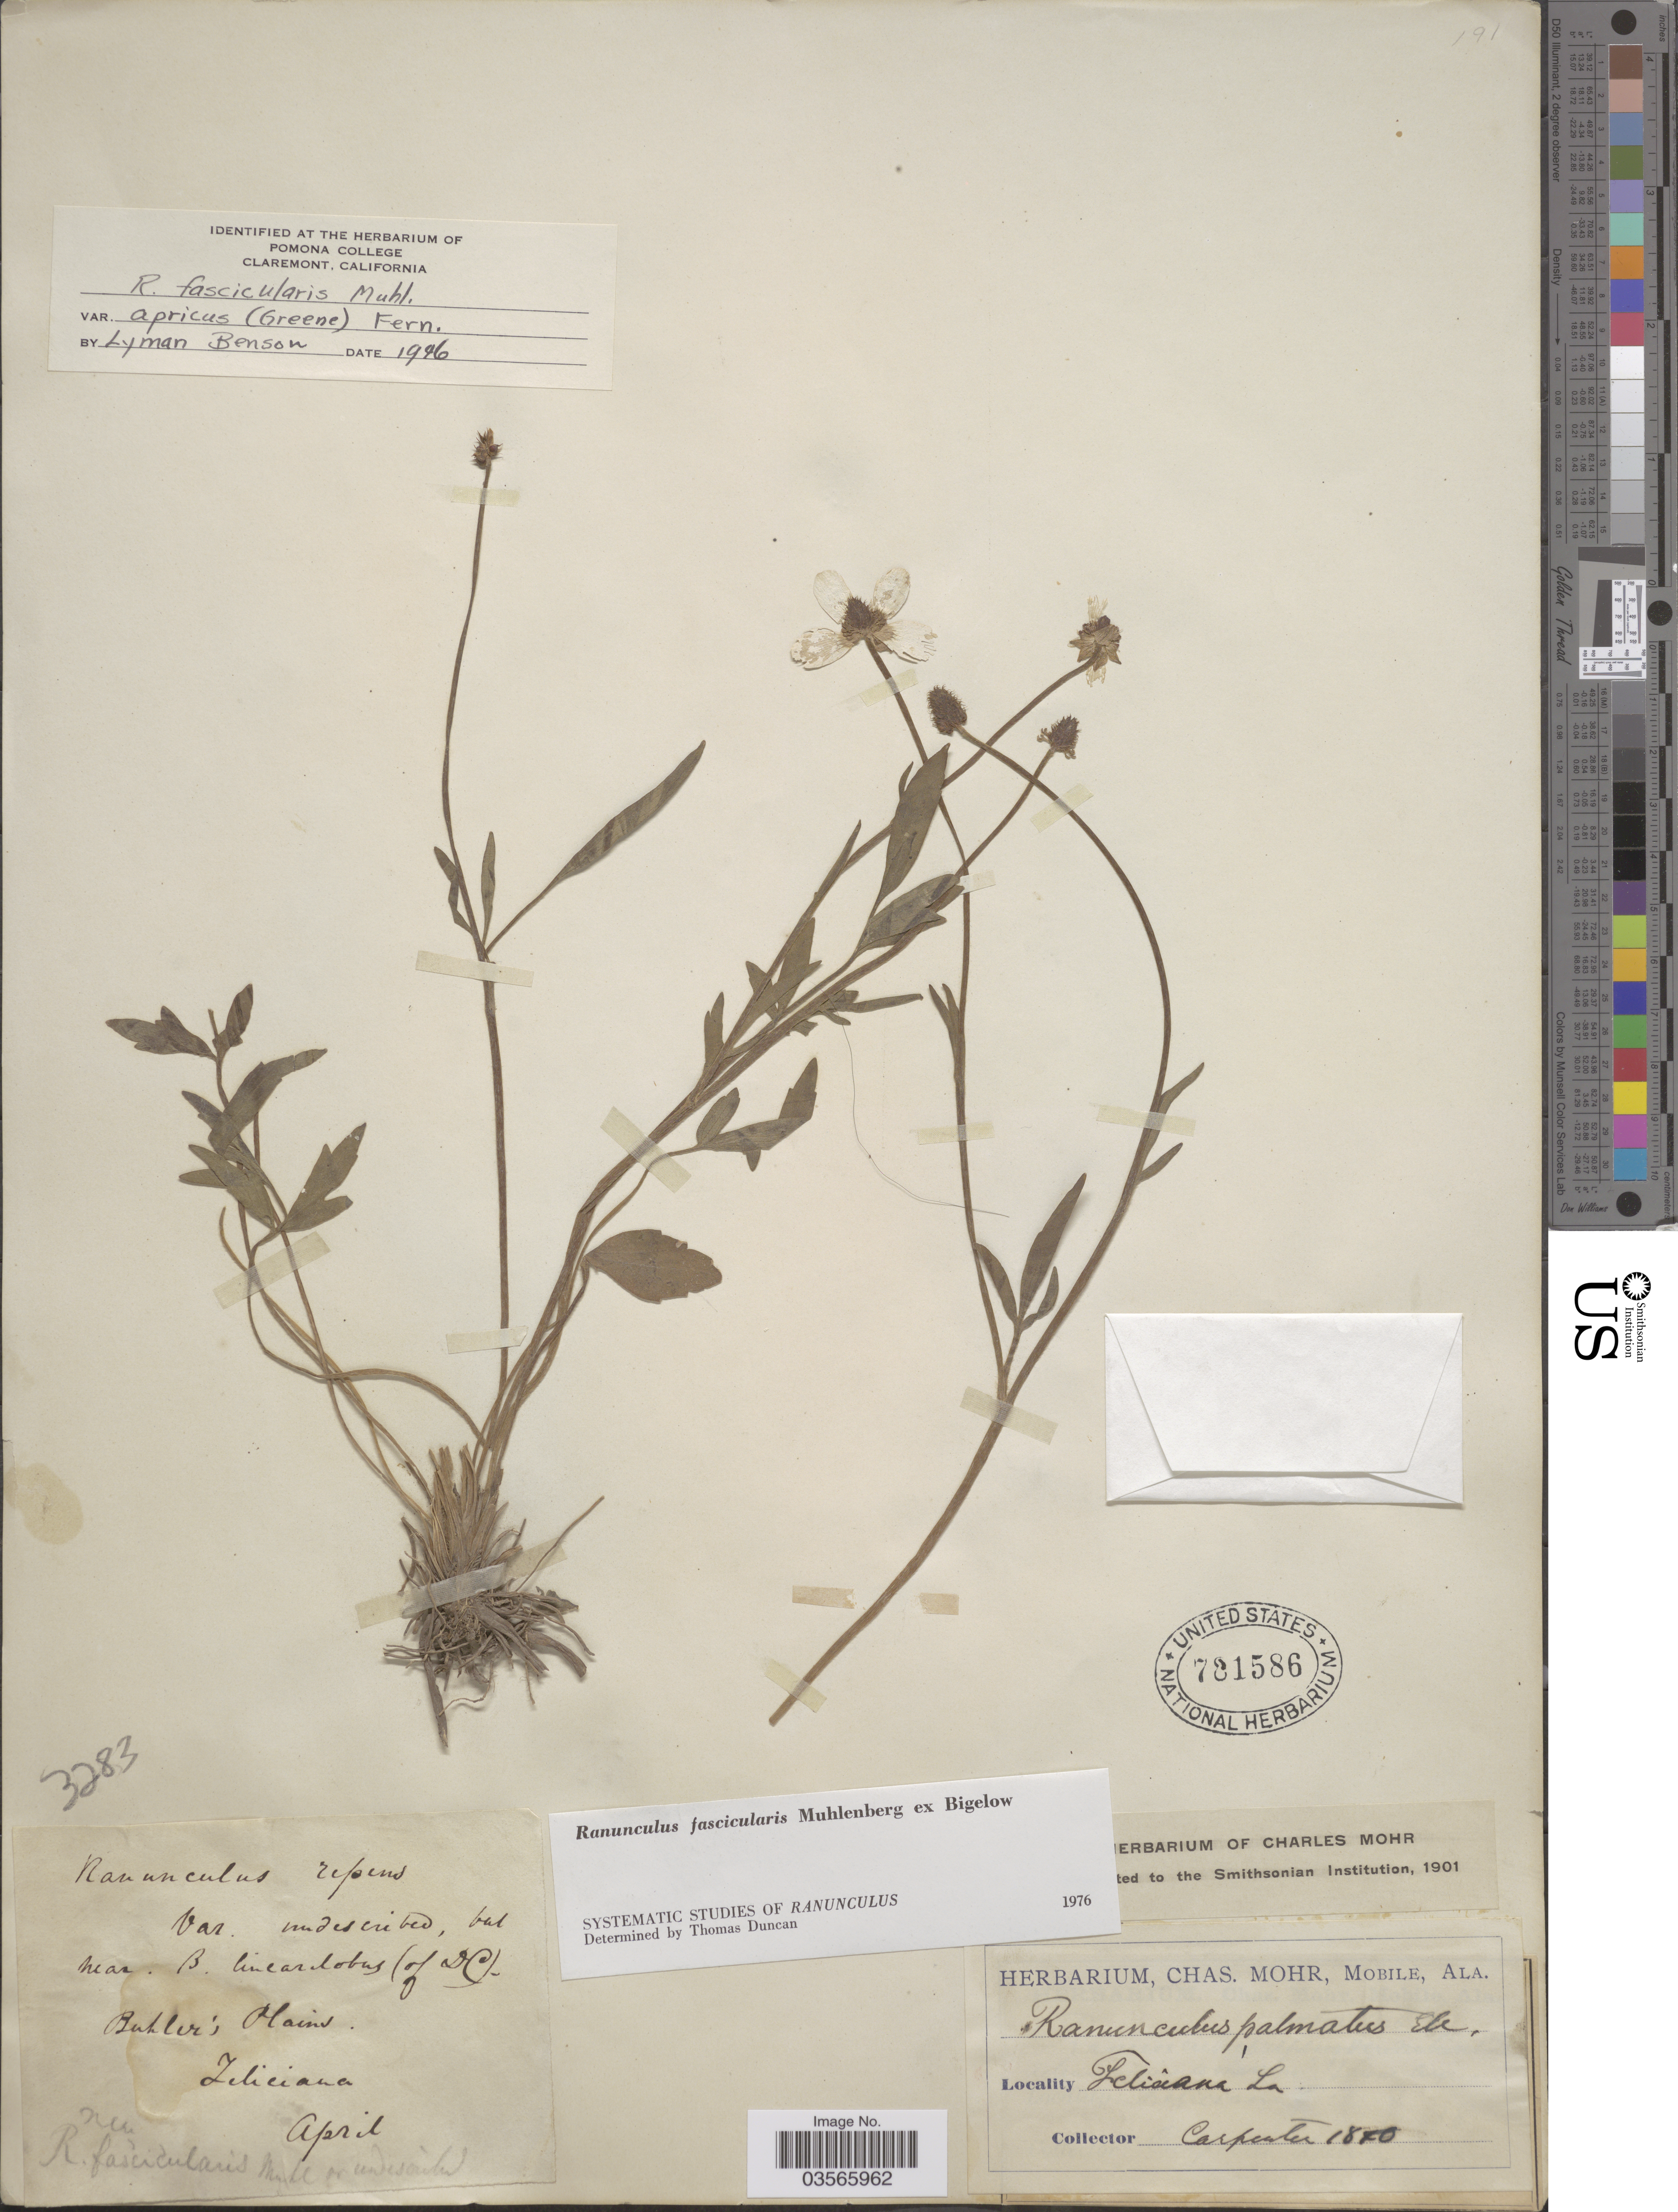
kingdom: Plantae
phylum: Tracheophyta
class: Magnoliopsida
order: Ranunculales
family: Ranunculaceae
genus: Ranunculus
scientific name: Ranunculus fascicularis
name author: Muhl. ex Bigelow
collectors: -. Carpenter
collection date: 1840-04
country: United States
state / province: Louisiana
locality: Buhler's Plains. Feliciana.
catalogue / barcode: US 781586